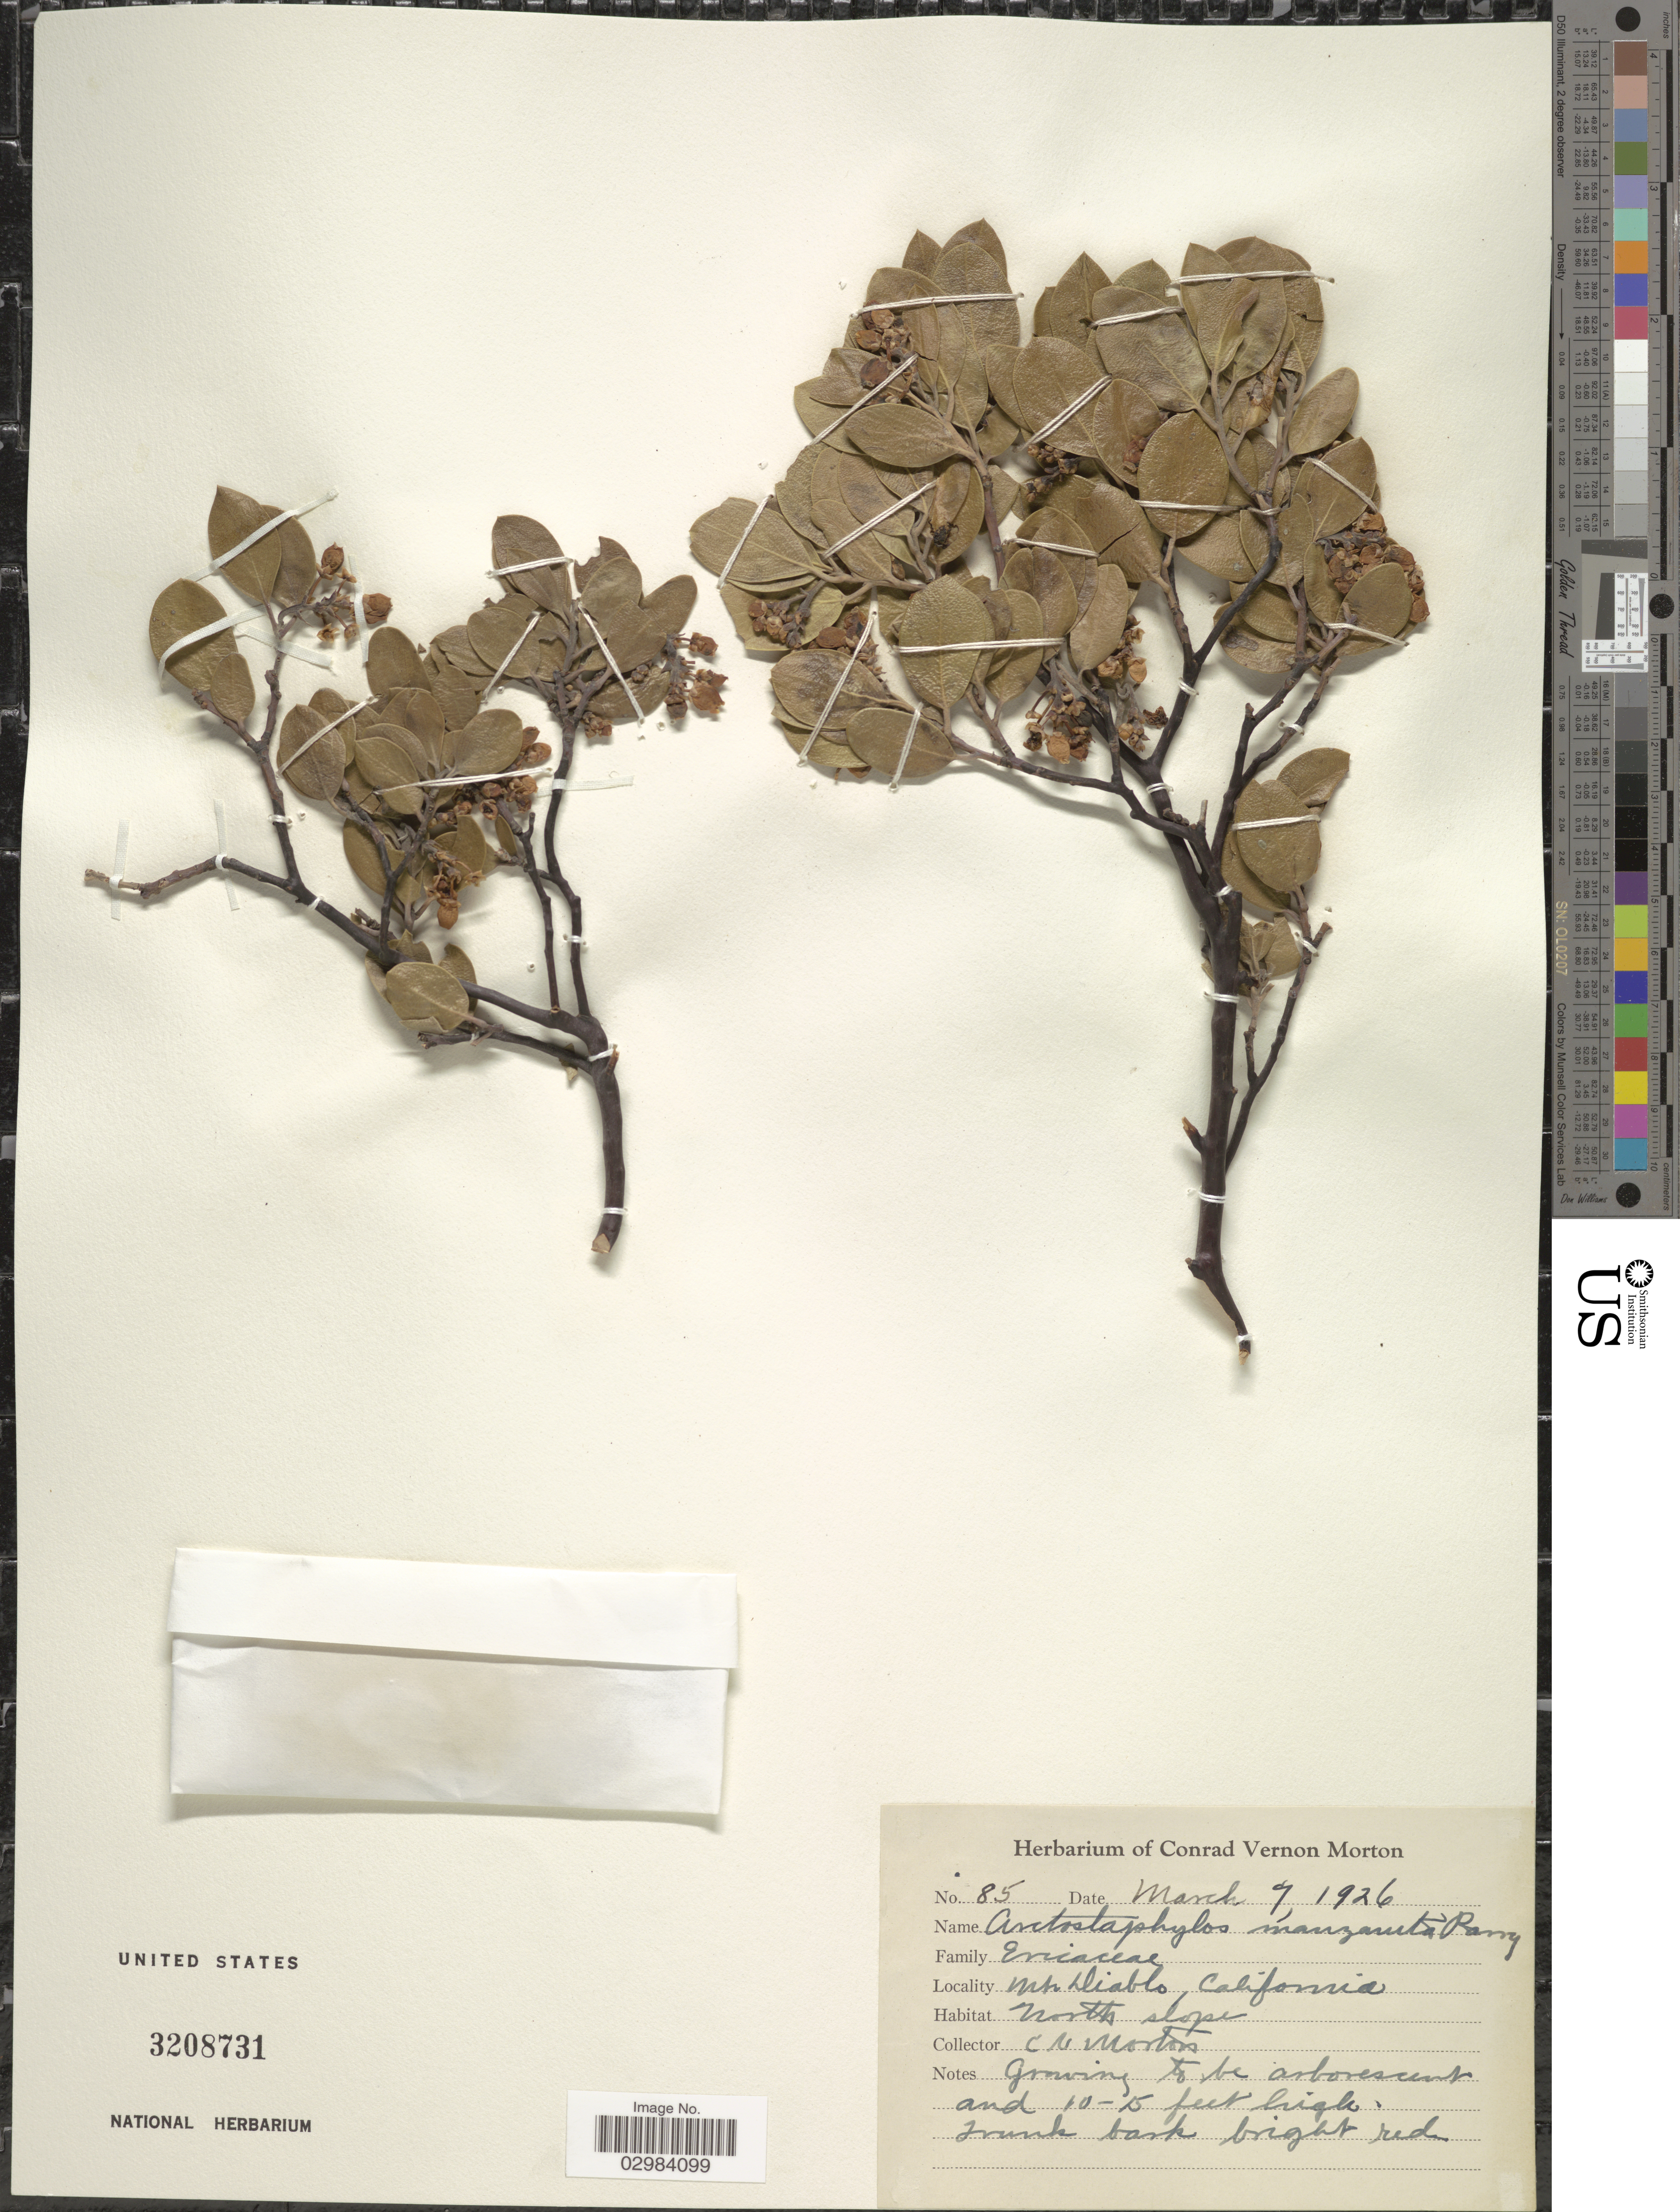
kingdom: Plantae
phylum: Tracheophyta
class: Magnoliopsida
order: Ericales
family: Ericaceae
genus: Arctostaphylos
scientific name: Arctostaphylos manzanita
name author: Parry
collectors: C. V. Morton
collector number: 85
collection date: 1926-03-09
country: United States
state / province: California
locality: Mt. Diablo, North slope.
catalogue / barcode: US 3208731